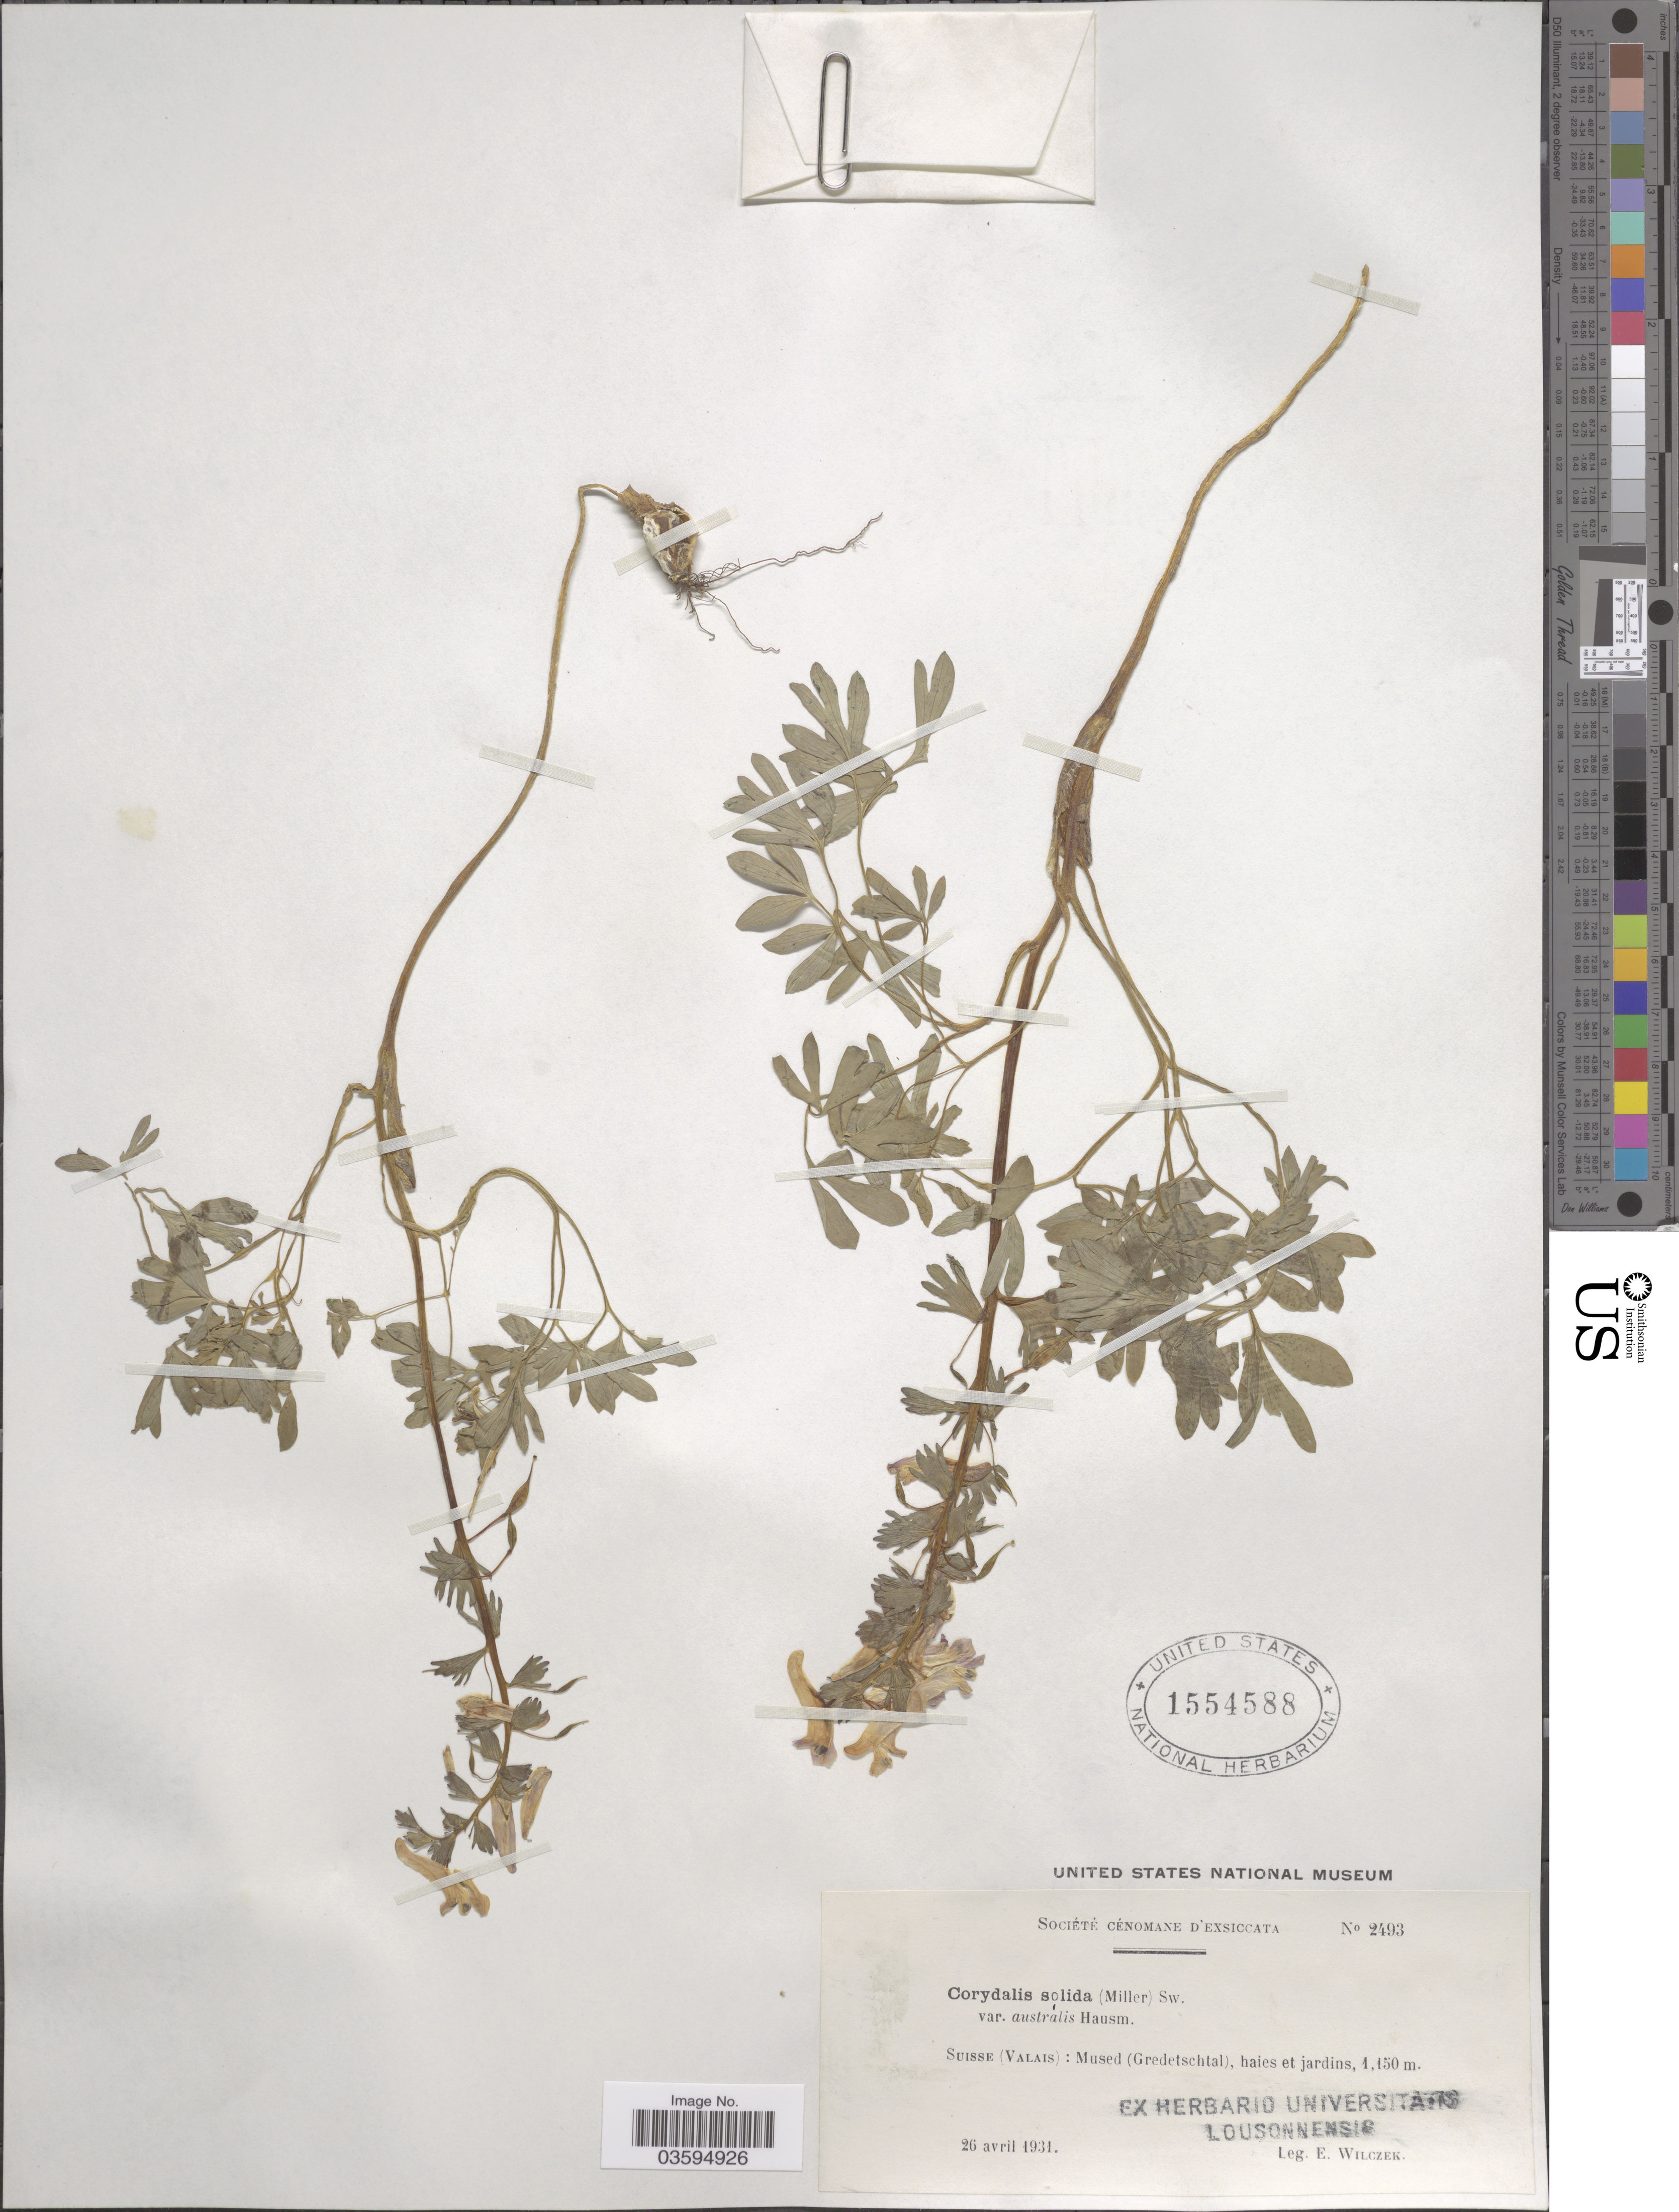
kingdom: Plantae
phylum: Tracheophyta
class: Magnoliopsida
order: Ranunculales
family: Papaveraceae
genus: Corydalis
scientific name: Corydalis solida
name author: (L.) Clairv.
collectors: E. Wilczek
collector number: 2493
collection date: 1931-04-26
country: Switzerland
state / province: Valais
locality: Suisse: Mused (Gredetschtal), haies et jardins.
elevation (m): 1150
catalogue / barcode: US 1554588